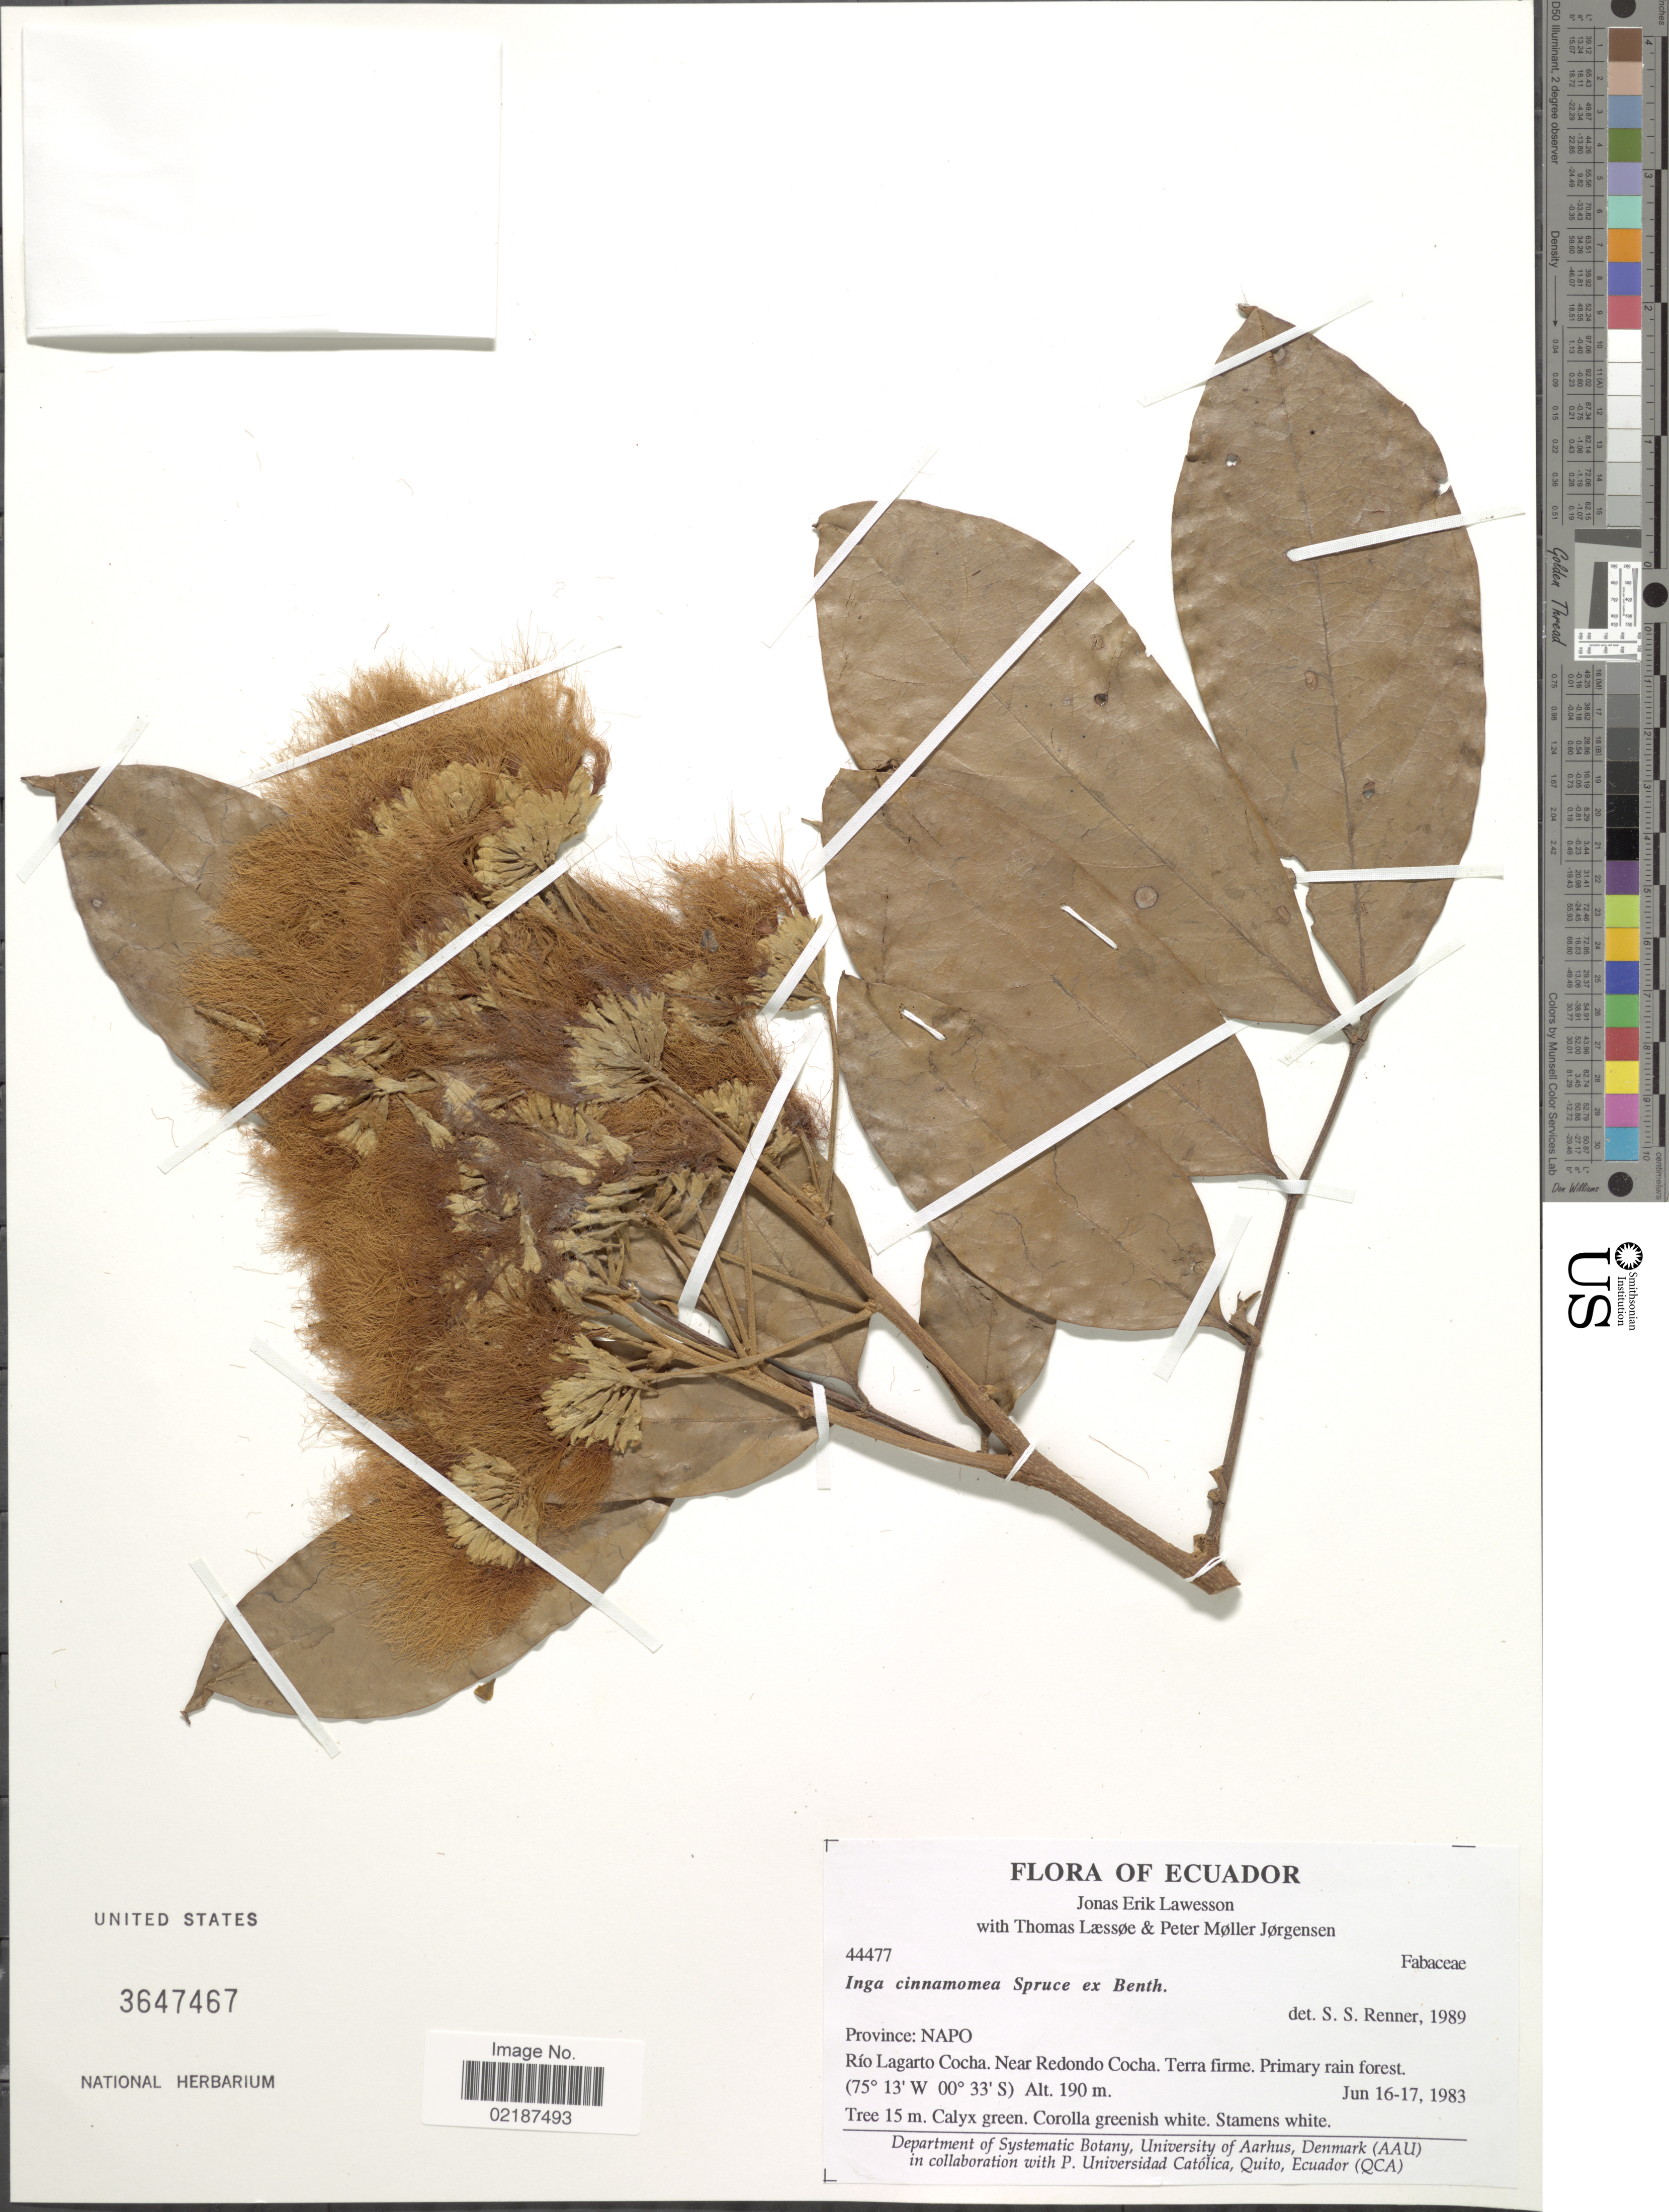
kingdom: Plantae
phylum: Tracheophyta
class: Magnoliopsida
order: Fabales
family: Fabaceae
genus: Inga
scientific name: Inga cinnamomea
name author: Spruce ex Benth.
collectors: J. Lawesson, T. Laessøe & P. M. Jørgensen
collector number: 44477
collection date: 1983-06-16/1983-06-17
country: Ecuador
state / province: Napo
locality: Province Napo, Rio Lagarto Cocha. Near Redondo Cocha. Terra firme. Primary rain forest.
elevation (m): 190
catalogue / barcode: US 3647467